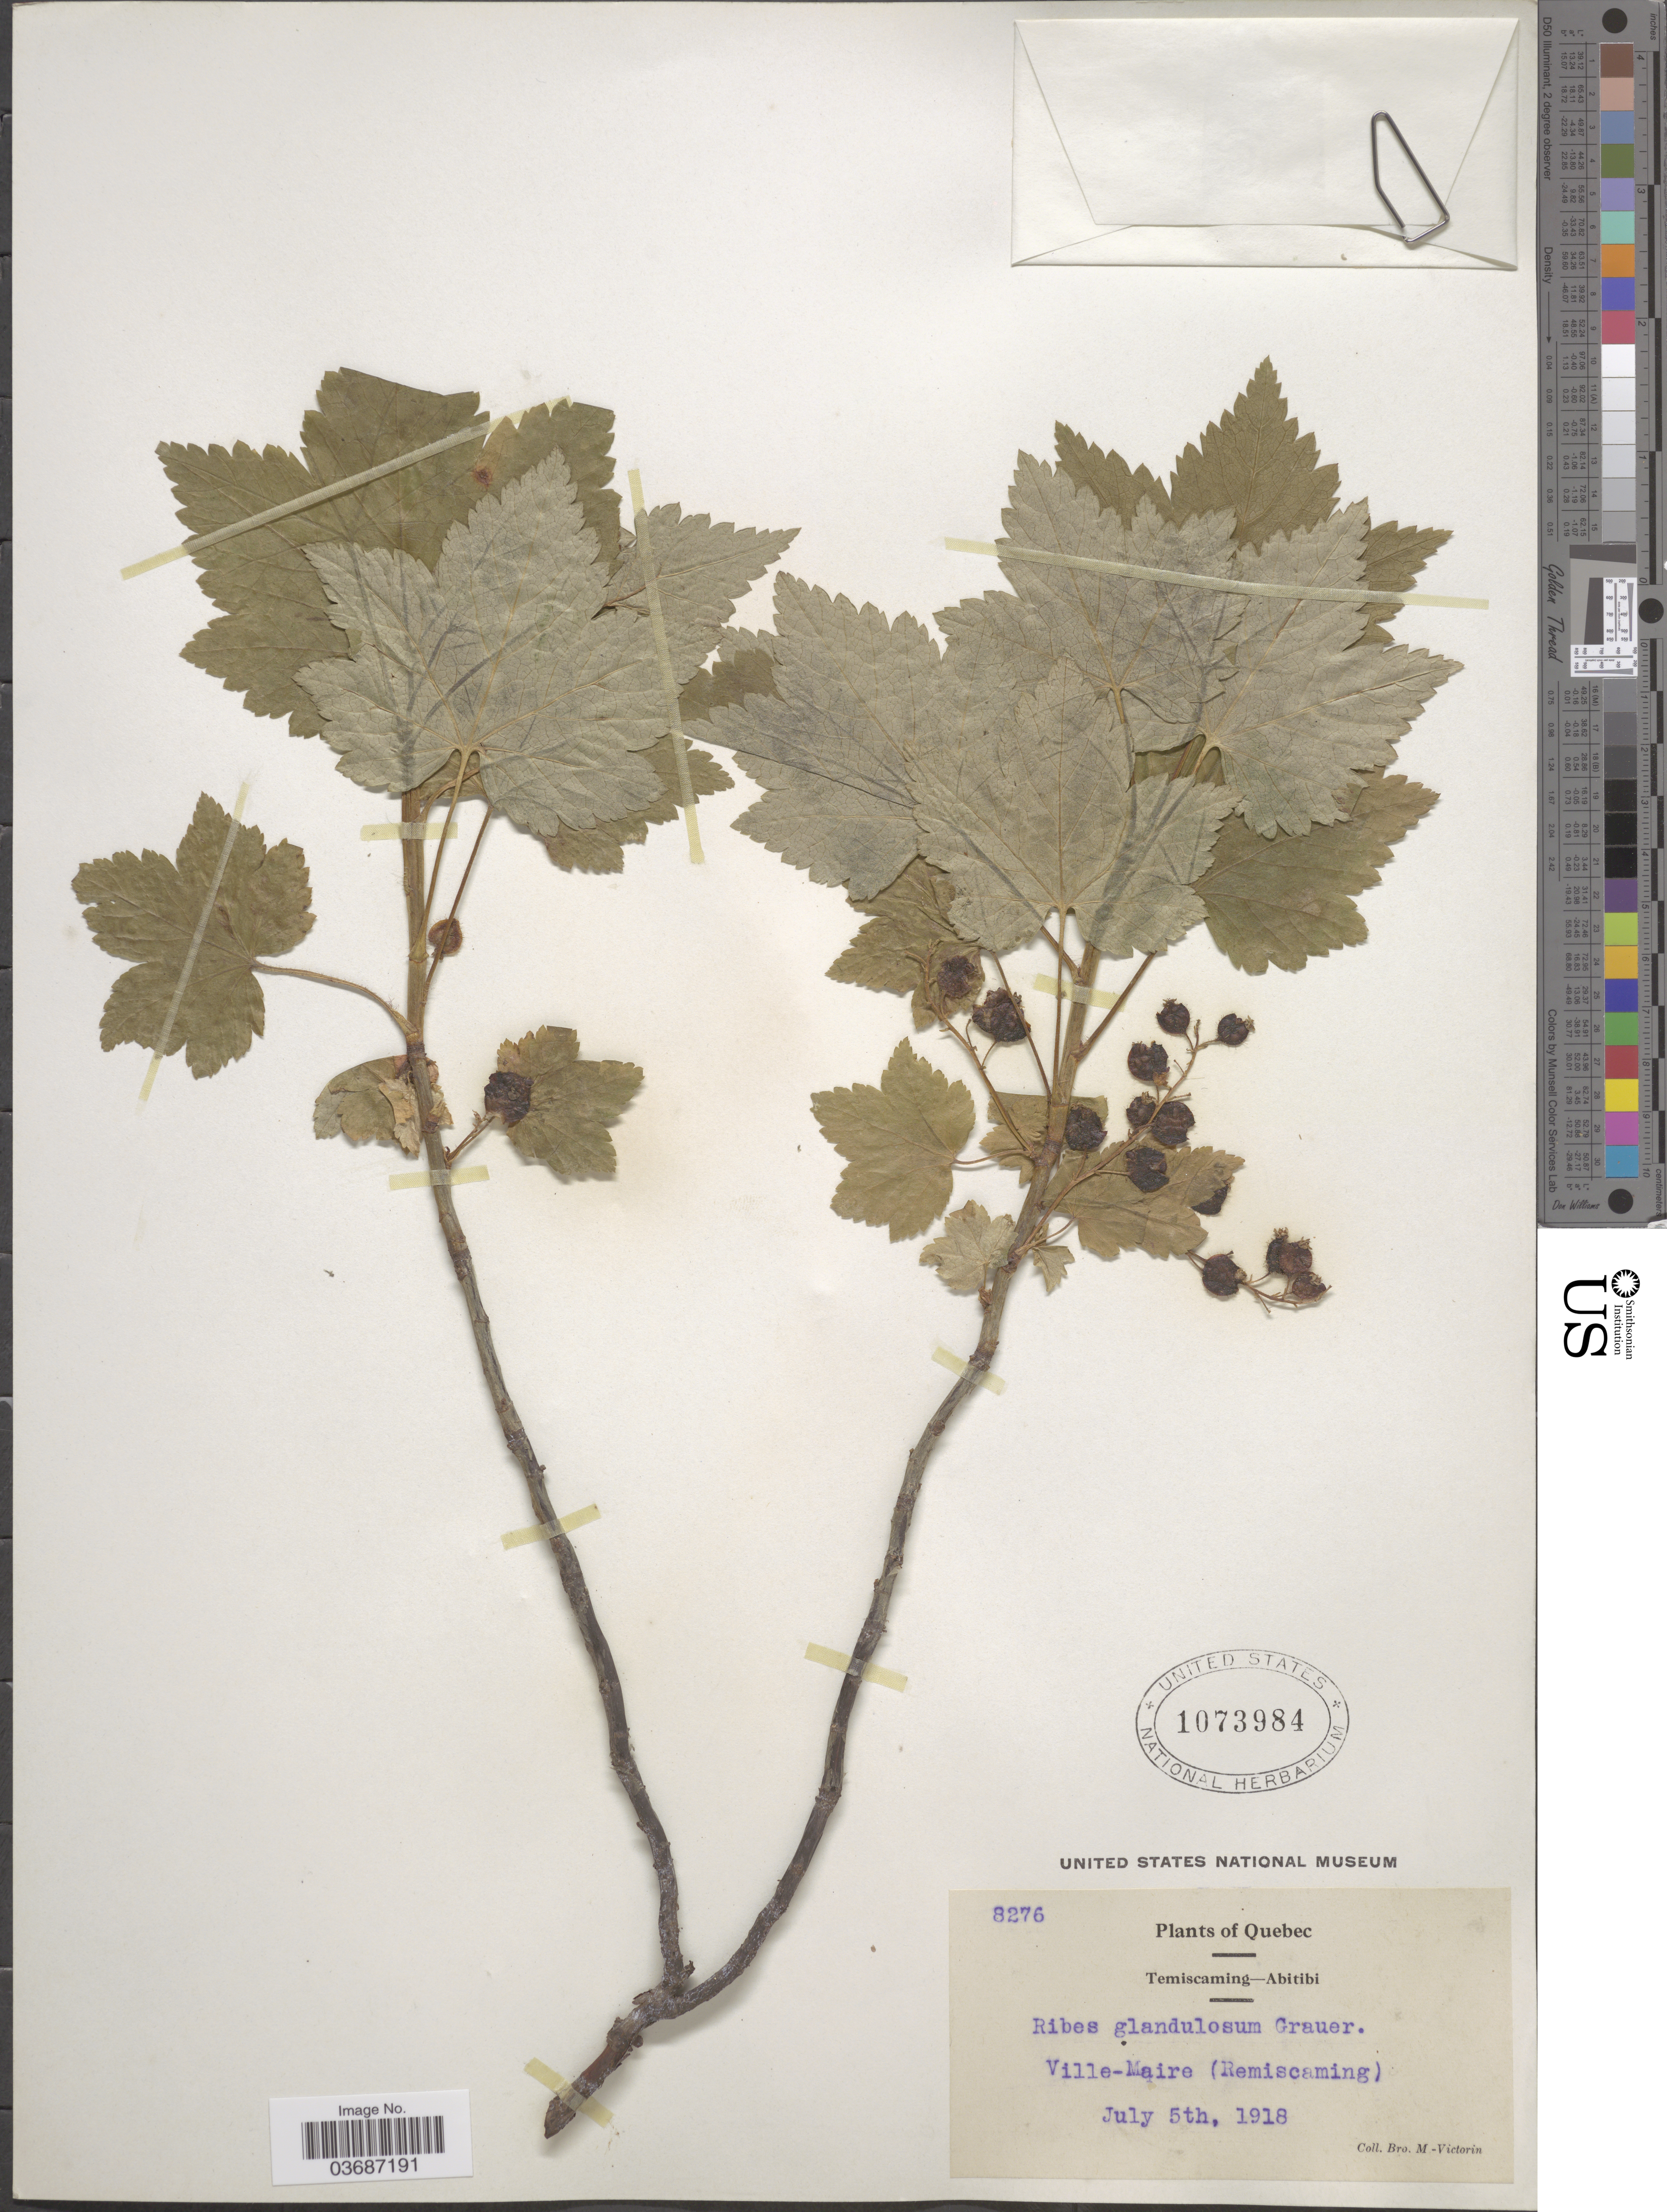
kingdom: Plantae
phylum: Tracheophyta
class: Magnoliopsida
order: Saxifragales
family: Grossulariaceae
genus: Ribes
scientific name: Ribes glandulosum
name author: Ruiz & Pav.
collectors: Fr. Marie-Victorin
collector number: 8276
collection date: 1918-07-05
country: Canada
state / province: Quebec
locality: Temiscaming-Abitibi. Ville-Maire (Remiscaming).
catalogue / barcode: US 1073984